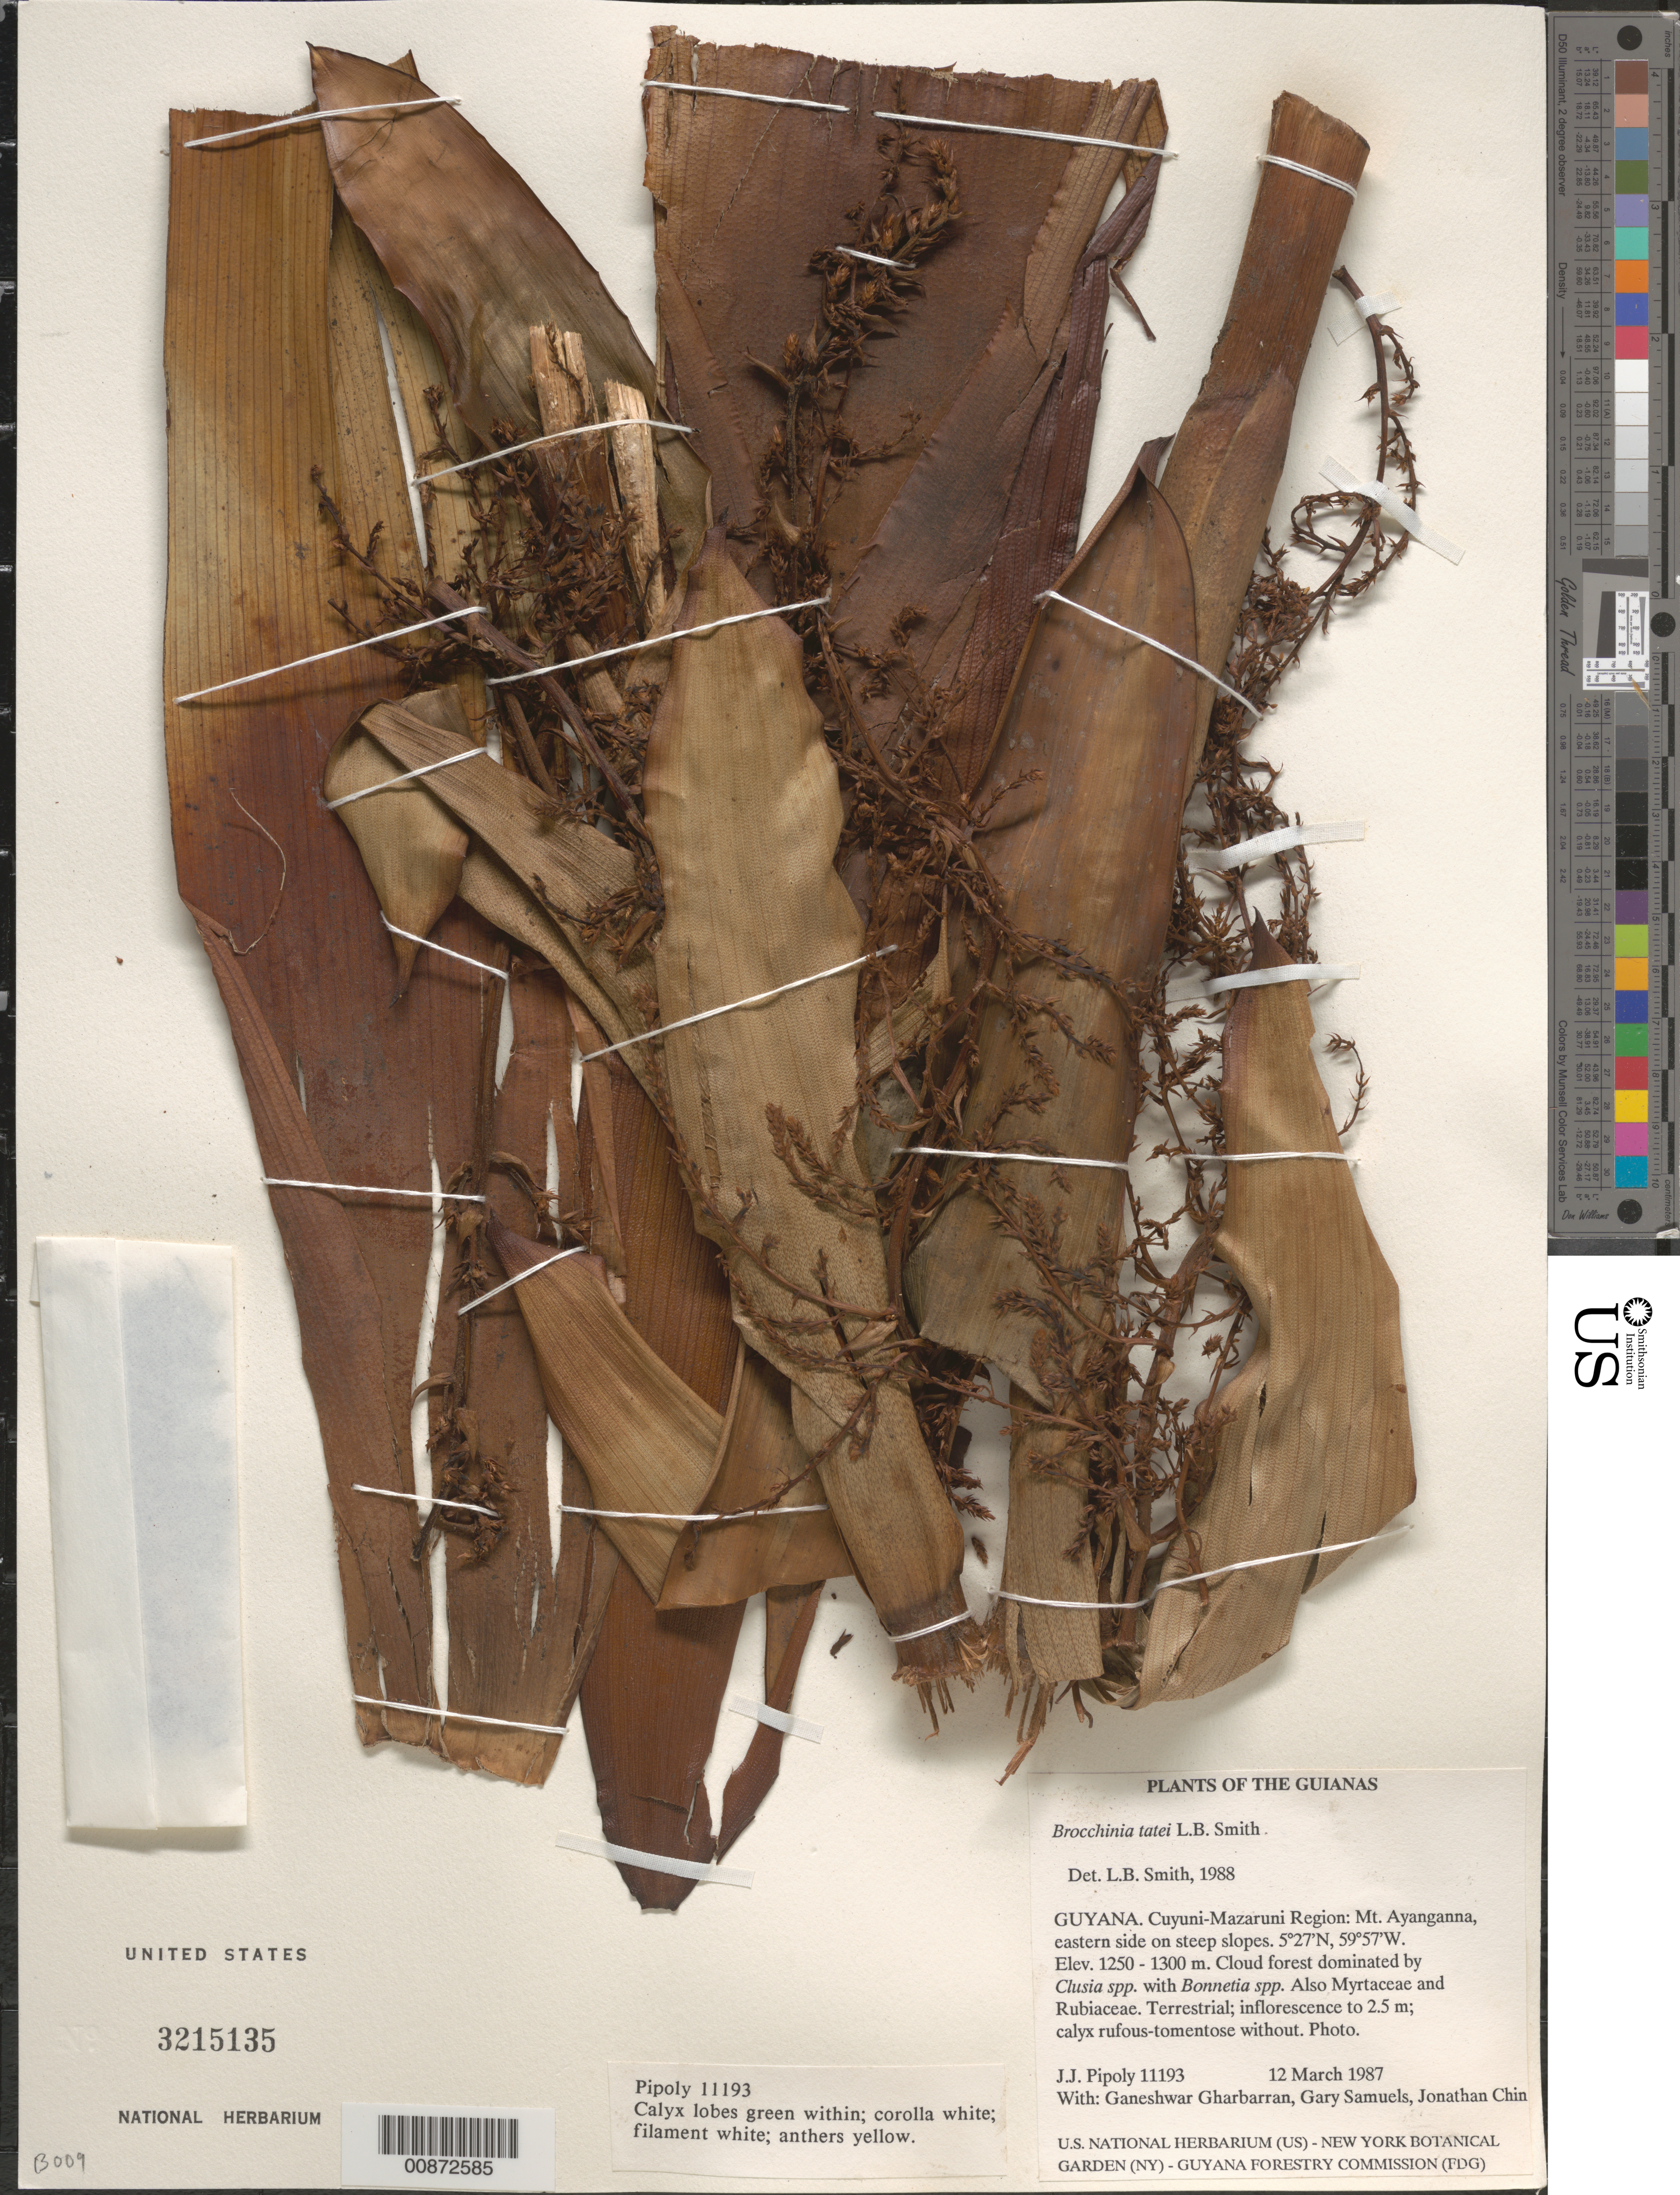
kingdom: Plantae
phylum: Tracheophyta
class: Liliopsida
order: Poales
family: Bromeliaceae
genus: Brocchinia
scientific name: Brocchinia tatei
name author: L.B. Sm.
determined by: Smith, Lyman B., (US), NMNH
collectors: J. J. Pipoly, G. Gharbarran, G. Samuels & J. Chin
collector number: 11193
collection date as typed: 12 March 1987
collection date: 1987-03-12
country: Guyana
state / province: Cuyuni-Mazaruni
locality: Mt. Ayanganna, eastern side on steep slopes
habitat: Cloud forest dominants Clusia spp. with Bonnetia spp. Also Myrtaceae and Rubiaceae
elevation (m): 1250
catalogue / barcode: US 3215135